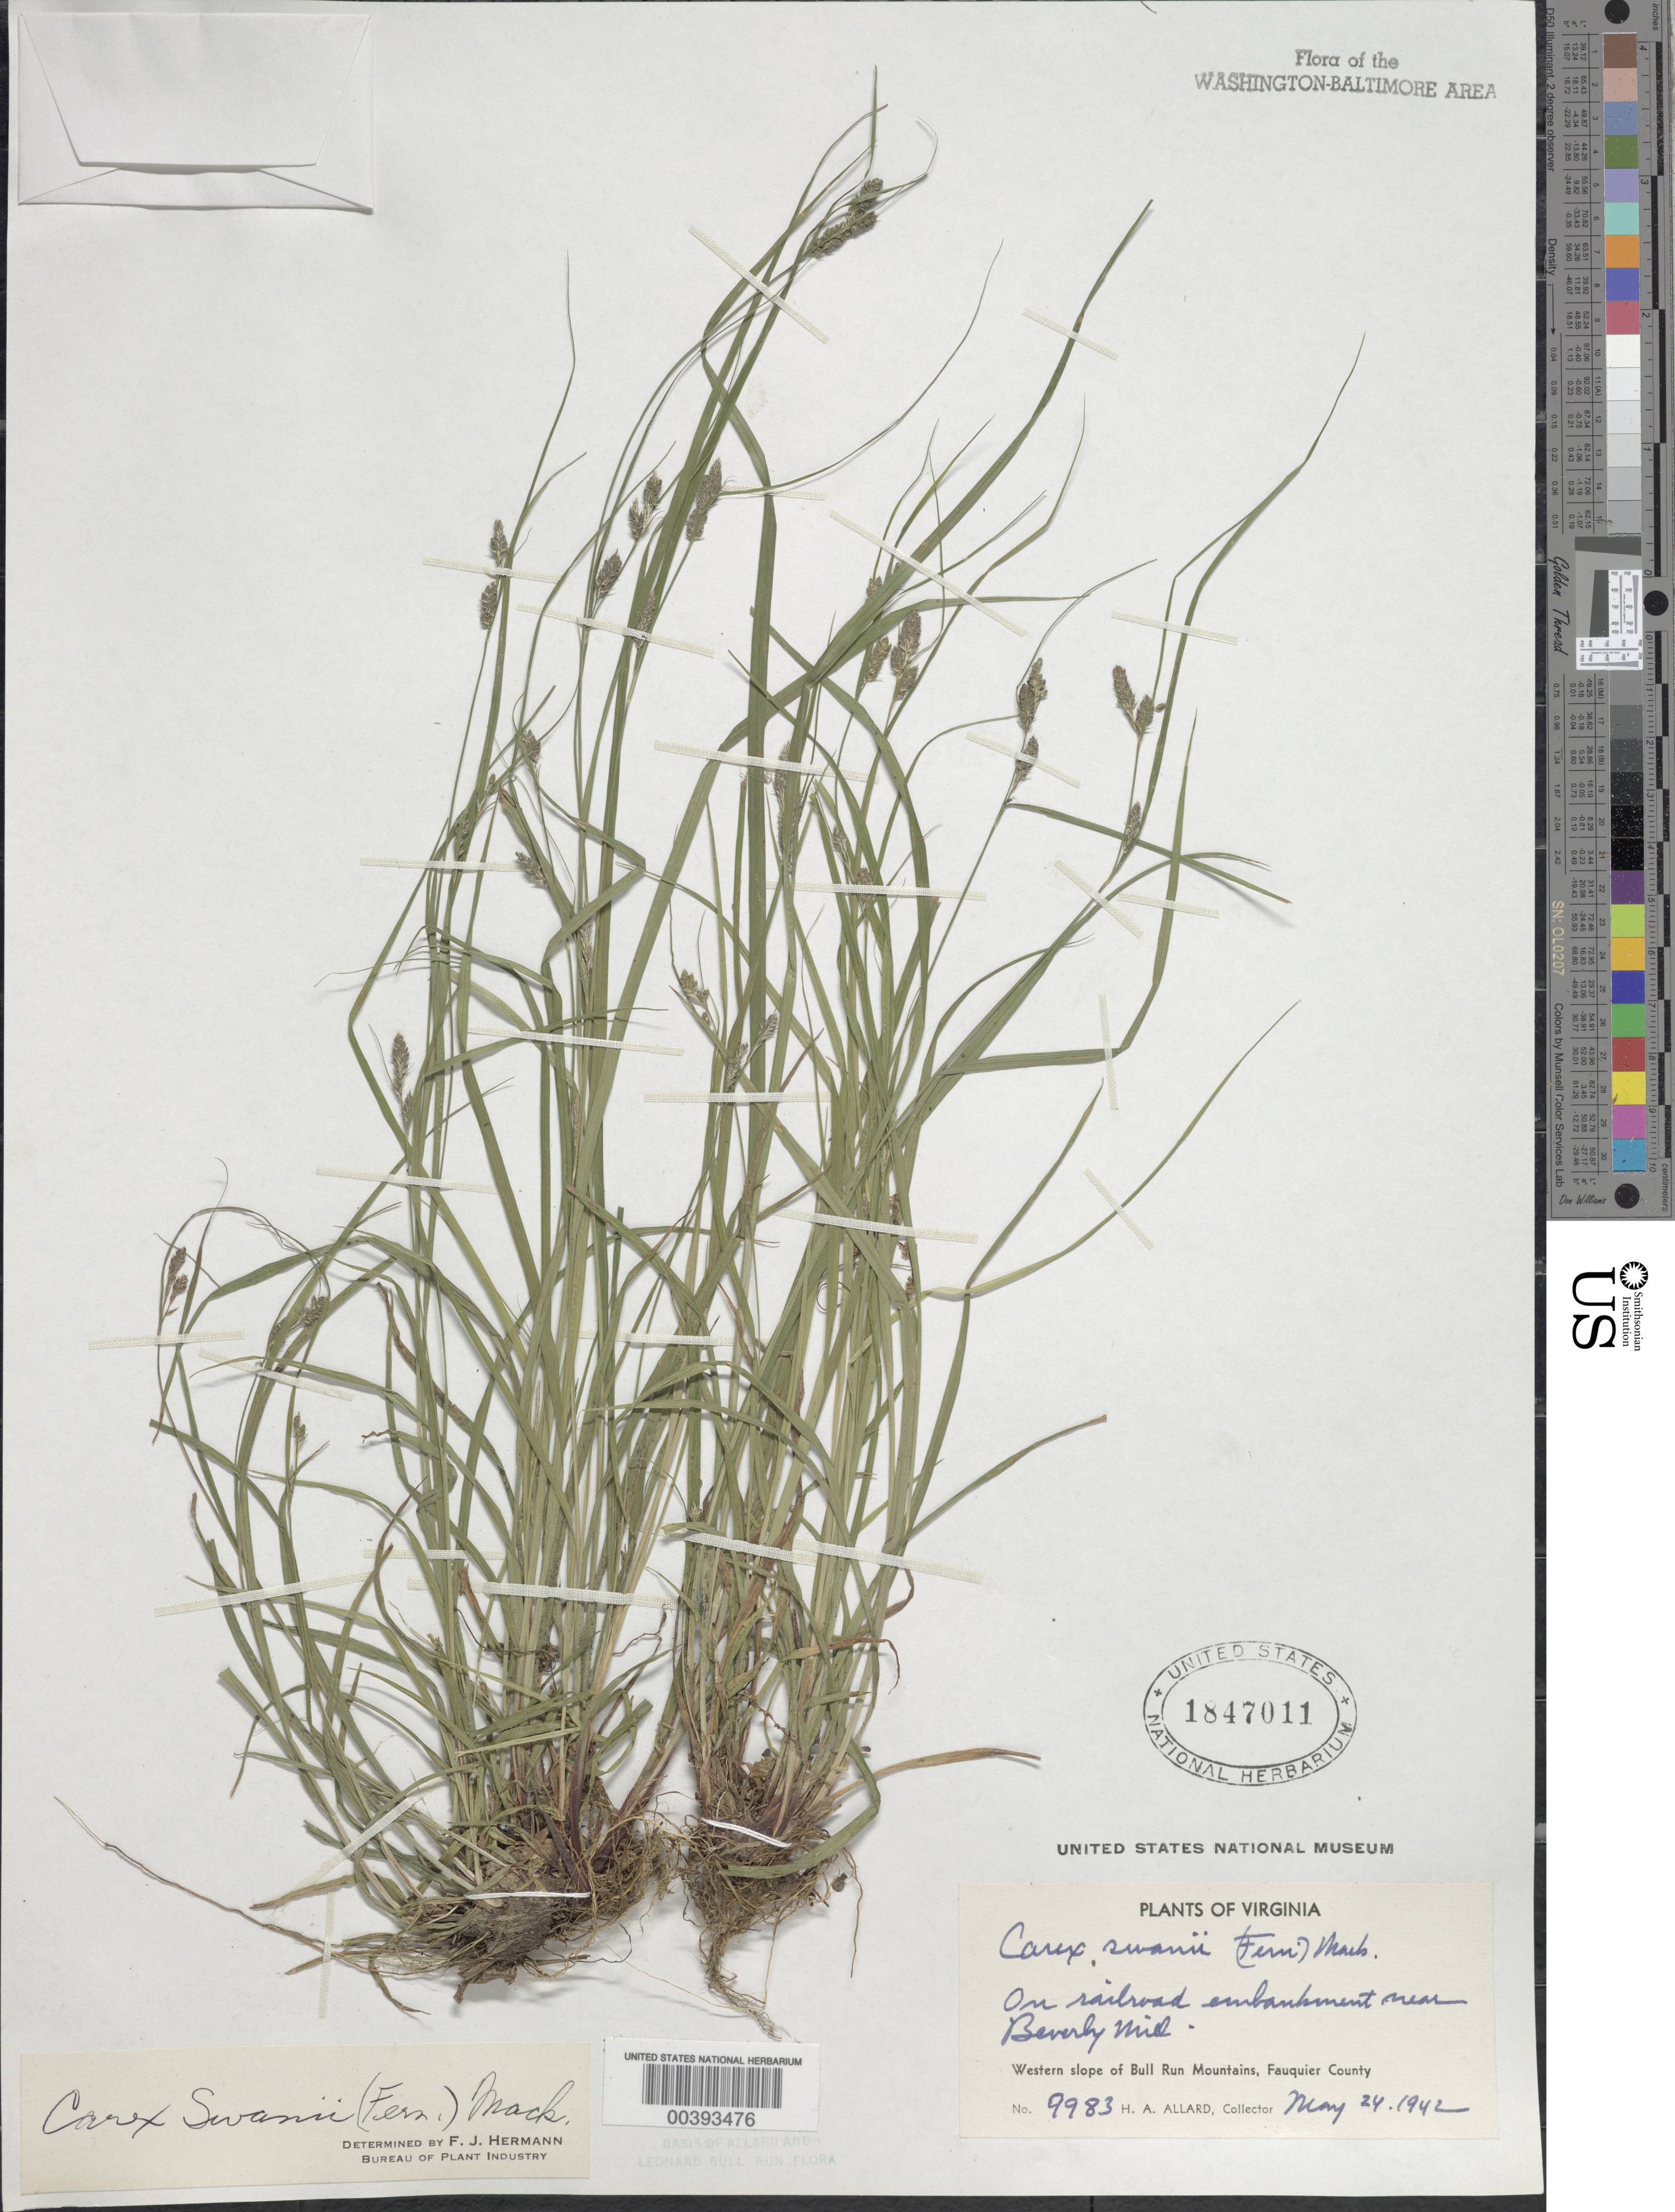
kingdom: Plantae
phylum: Tracheophyta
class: Liliopsida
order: Poales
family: Cyperaceae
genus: Carex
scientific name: Carex swanii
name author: (Fernald) Mack.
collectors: H. A. Allard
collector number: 9983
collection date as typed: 24 May 1942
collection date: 1942-05-24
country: United States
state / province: Virginia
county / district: Fauquier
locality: Beverley Mill vicinity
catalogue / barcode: US 1847011